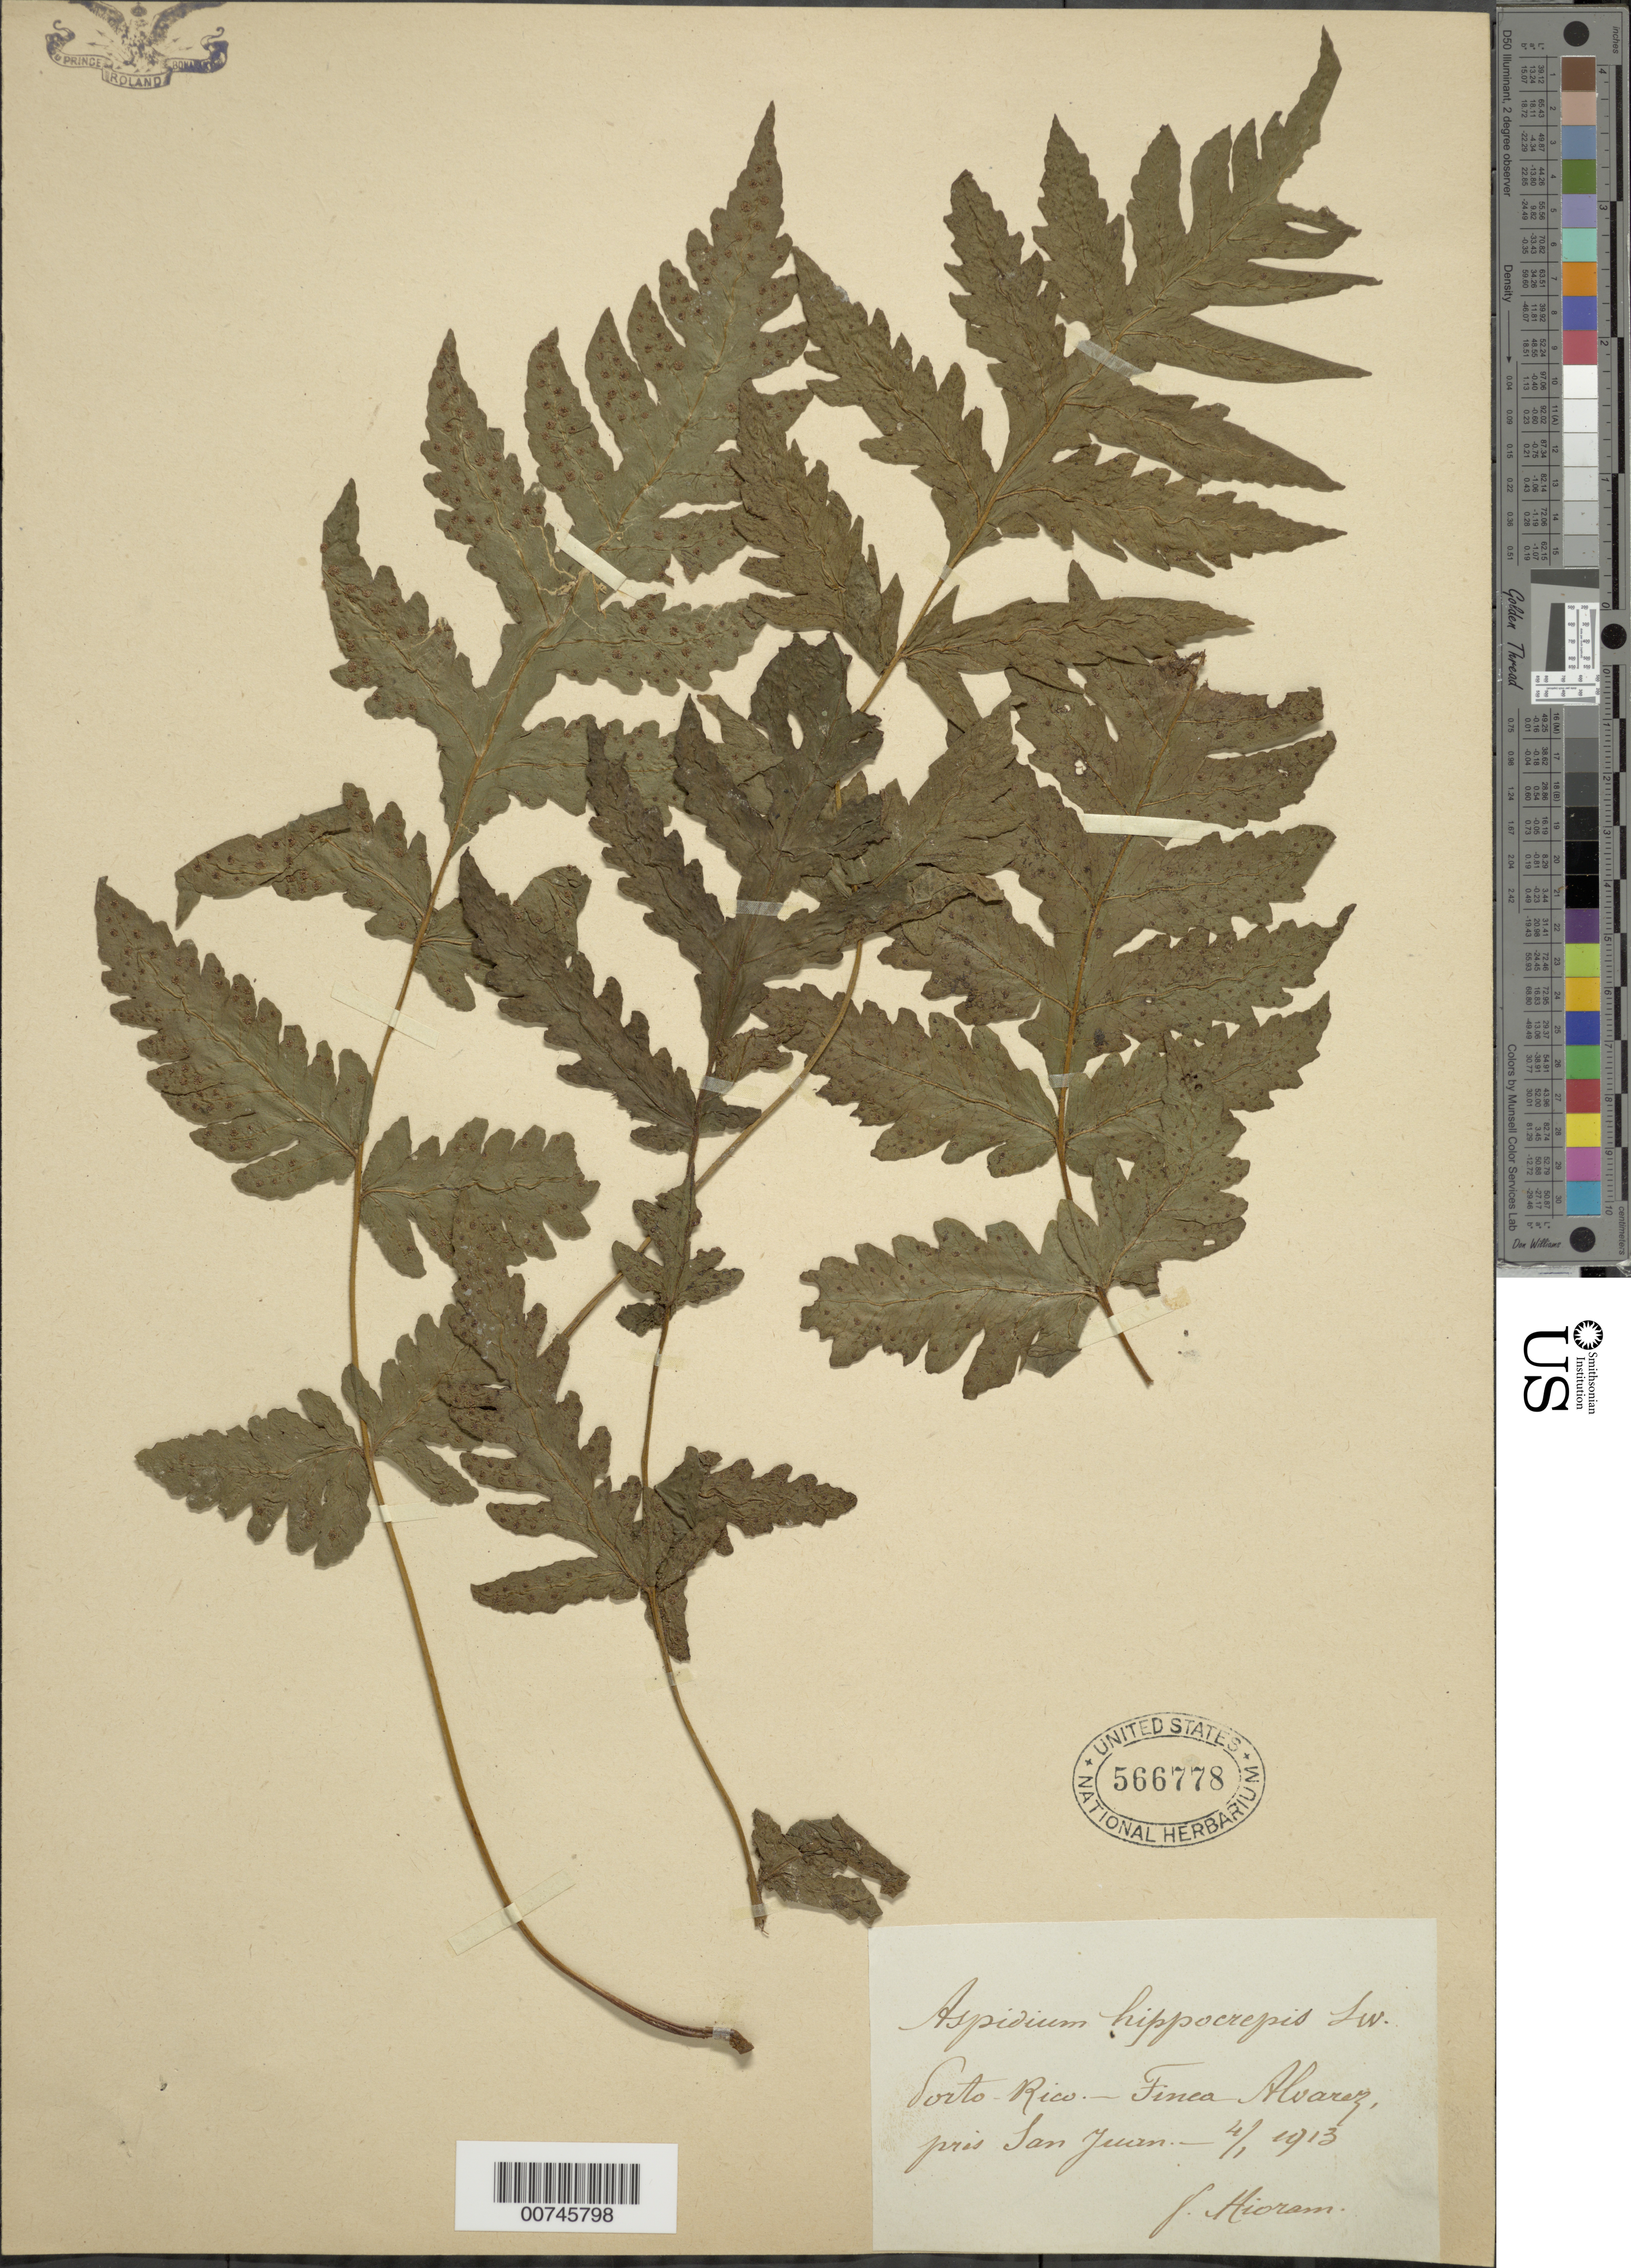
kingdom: Plantae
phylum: Tracheophyta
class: Polypodiopsida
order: Polypodiales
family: Tectariaceae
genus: Tectaria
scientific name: Tectaria cicutaria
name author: (L.) Copel.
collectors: Bro. Hioram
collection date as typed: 01 Apr 1913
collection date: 1913-04-01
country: Puerto Rico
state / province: San Juan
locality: Finca Alvarez, pris San Juan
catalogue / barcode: US 566778